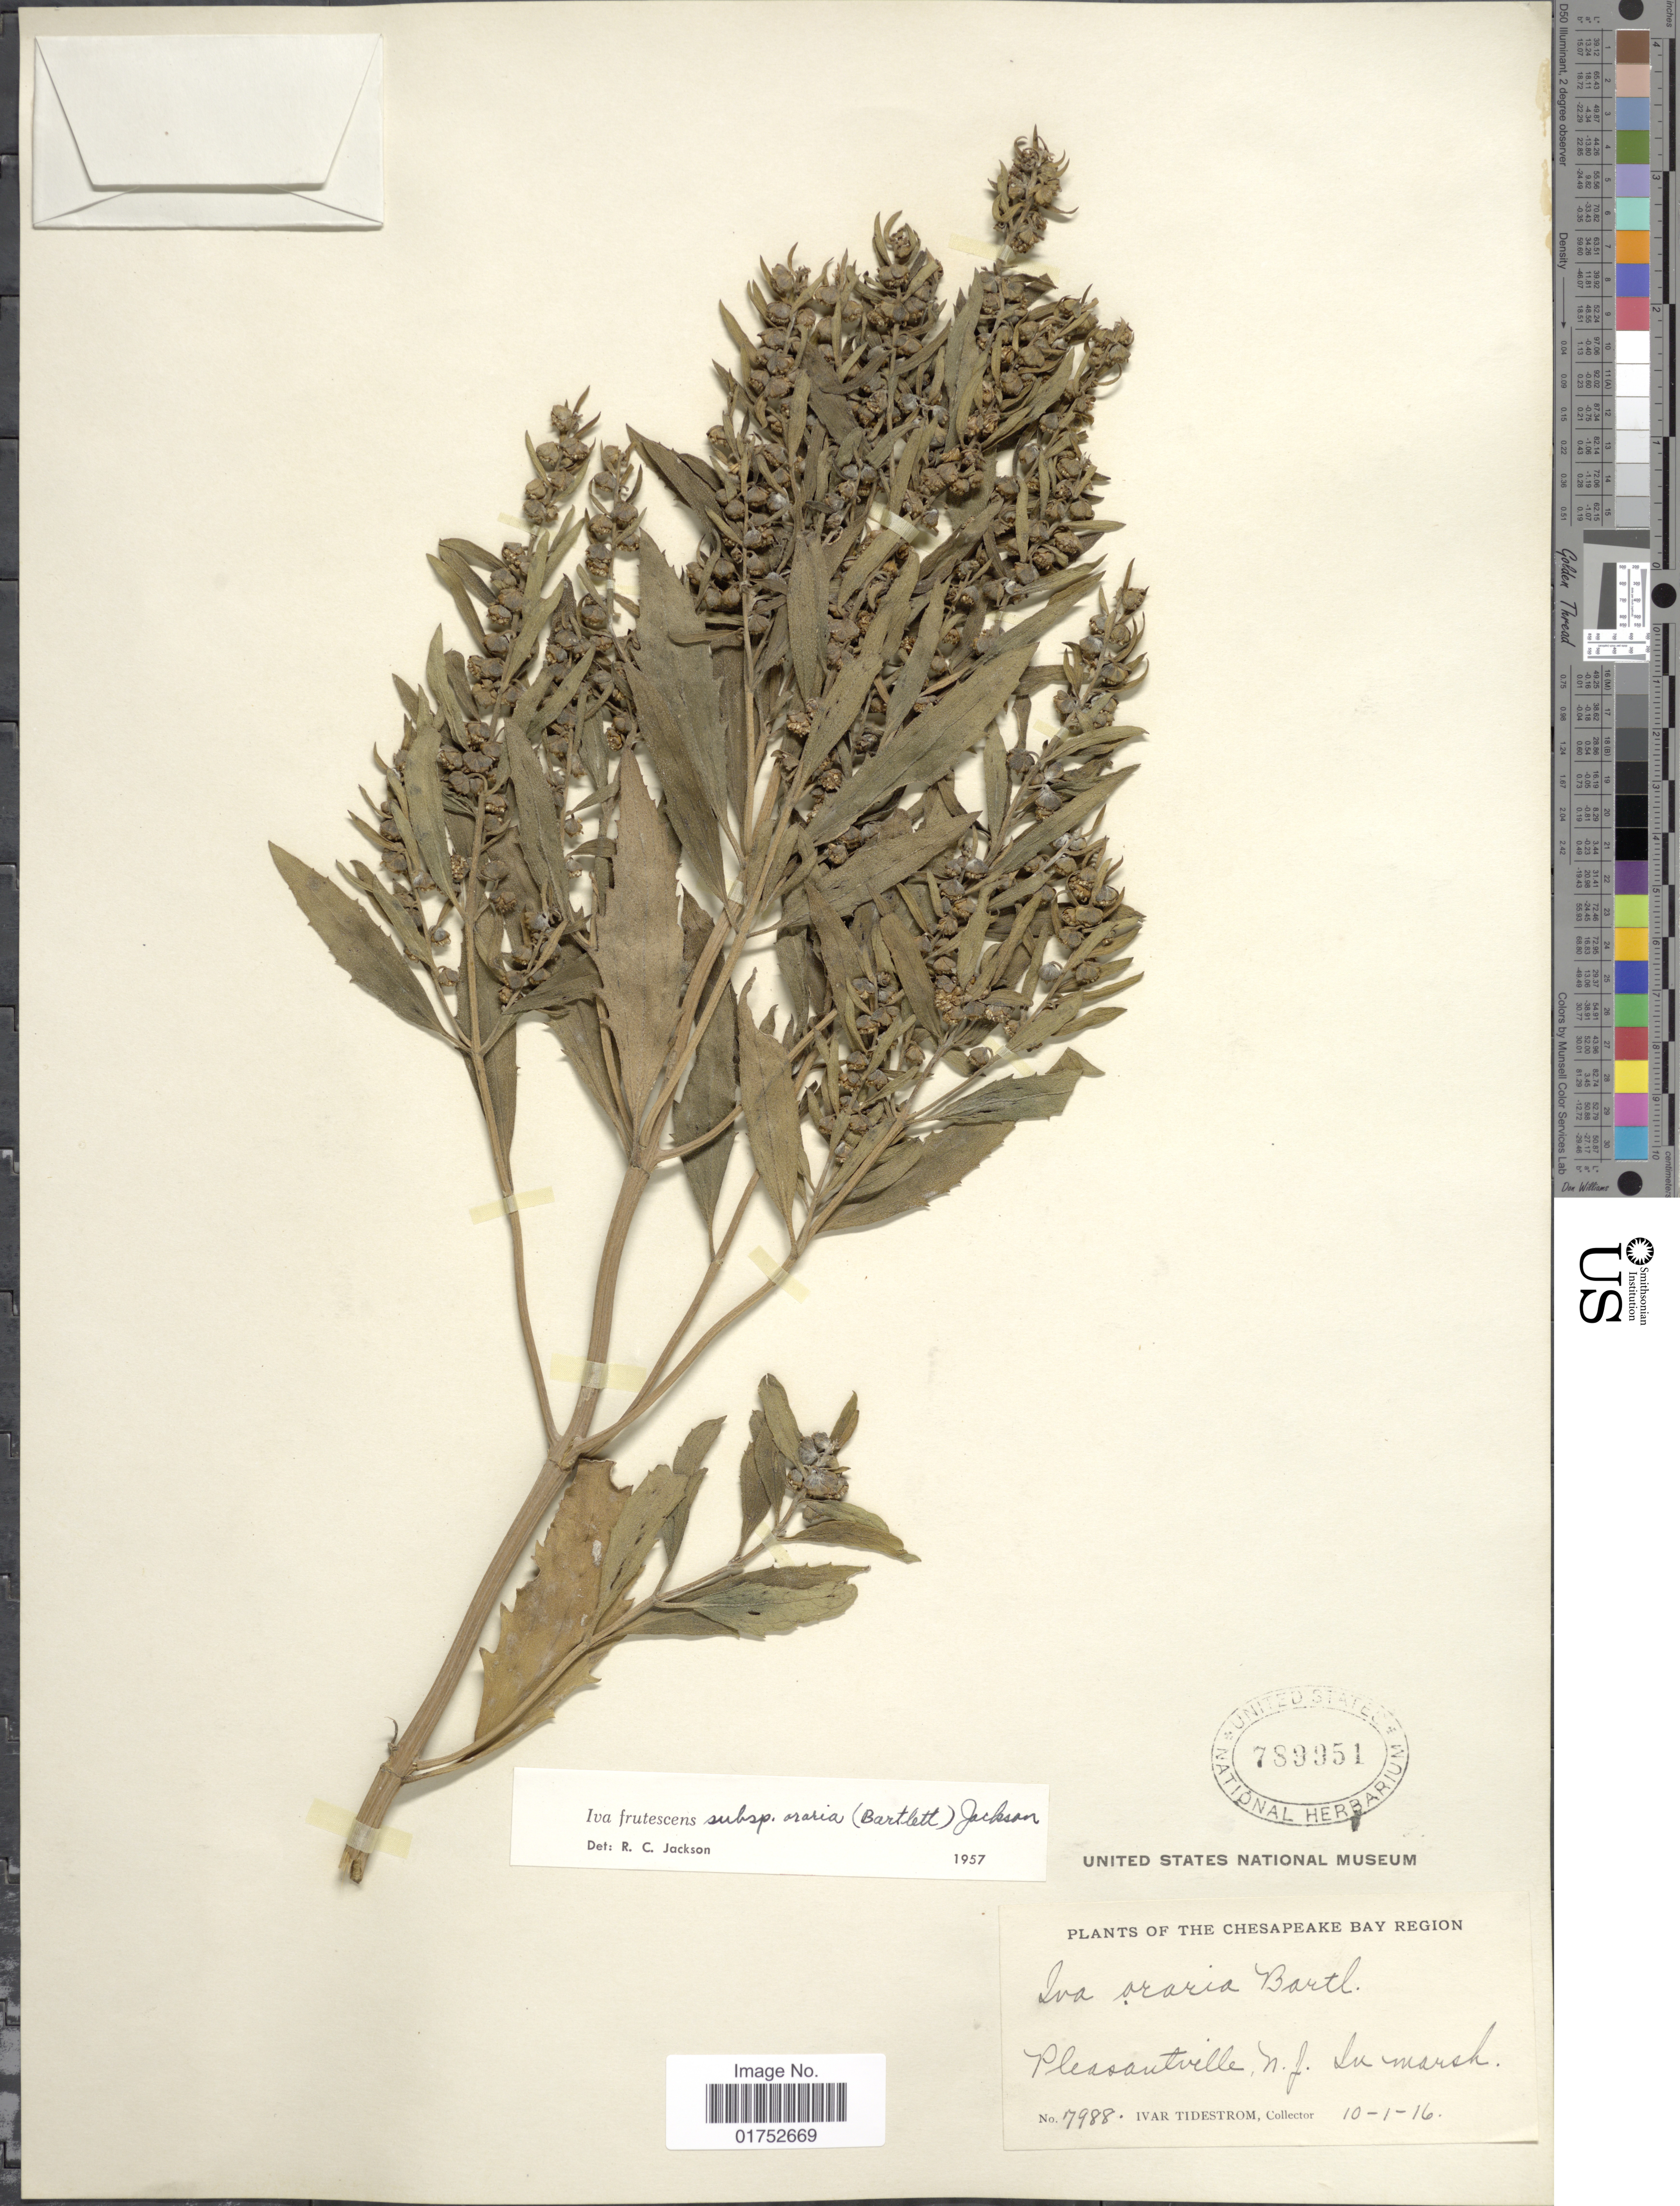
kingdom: Plantae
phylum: Tracheophyta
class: Magnoliopsida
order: Asterales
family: Asteraceae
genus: Iva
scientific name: Iva frutescens subsp. oraria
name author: (Bartlett) R.C. Jacks.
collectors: I. F. Tidestrom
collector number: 7988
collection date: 1916-10-01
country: United States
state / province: New Jersey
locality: Pleasantville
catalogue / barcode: US 789951